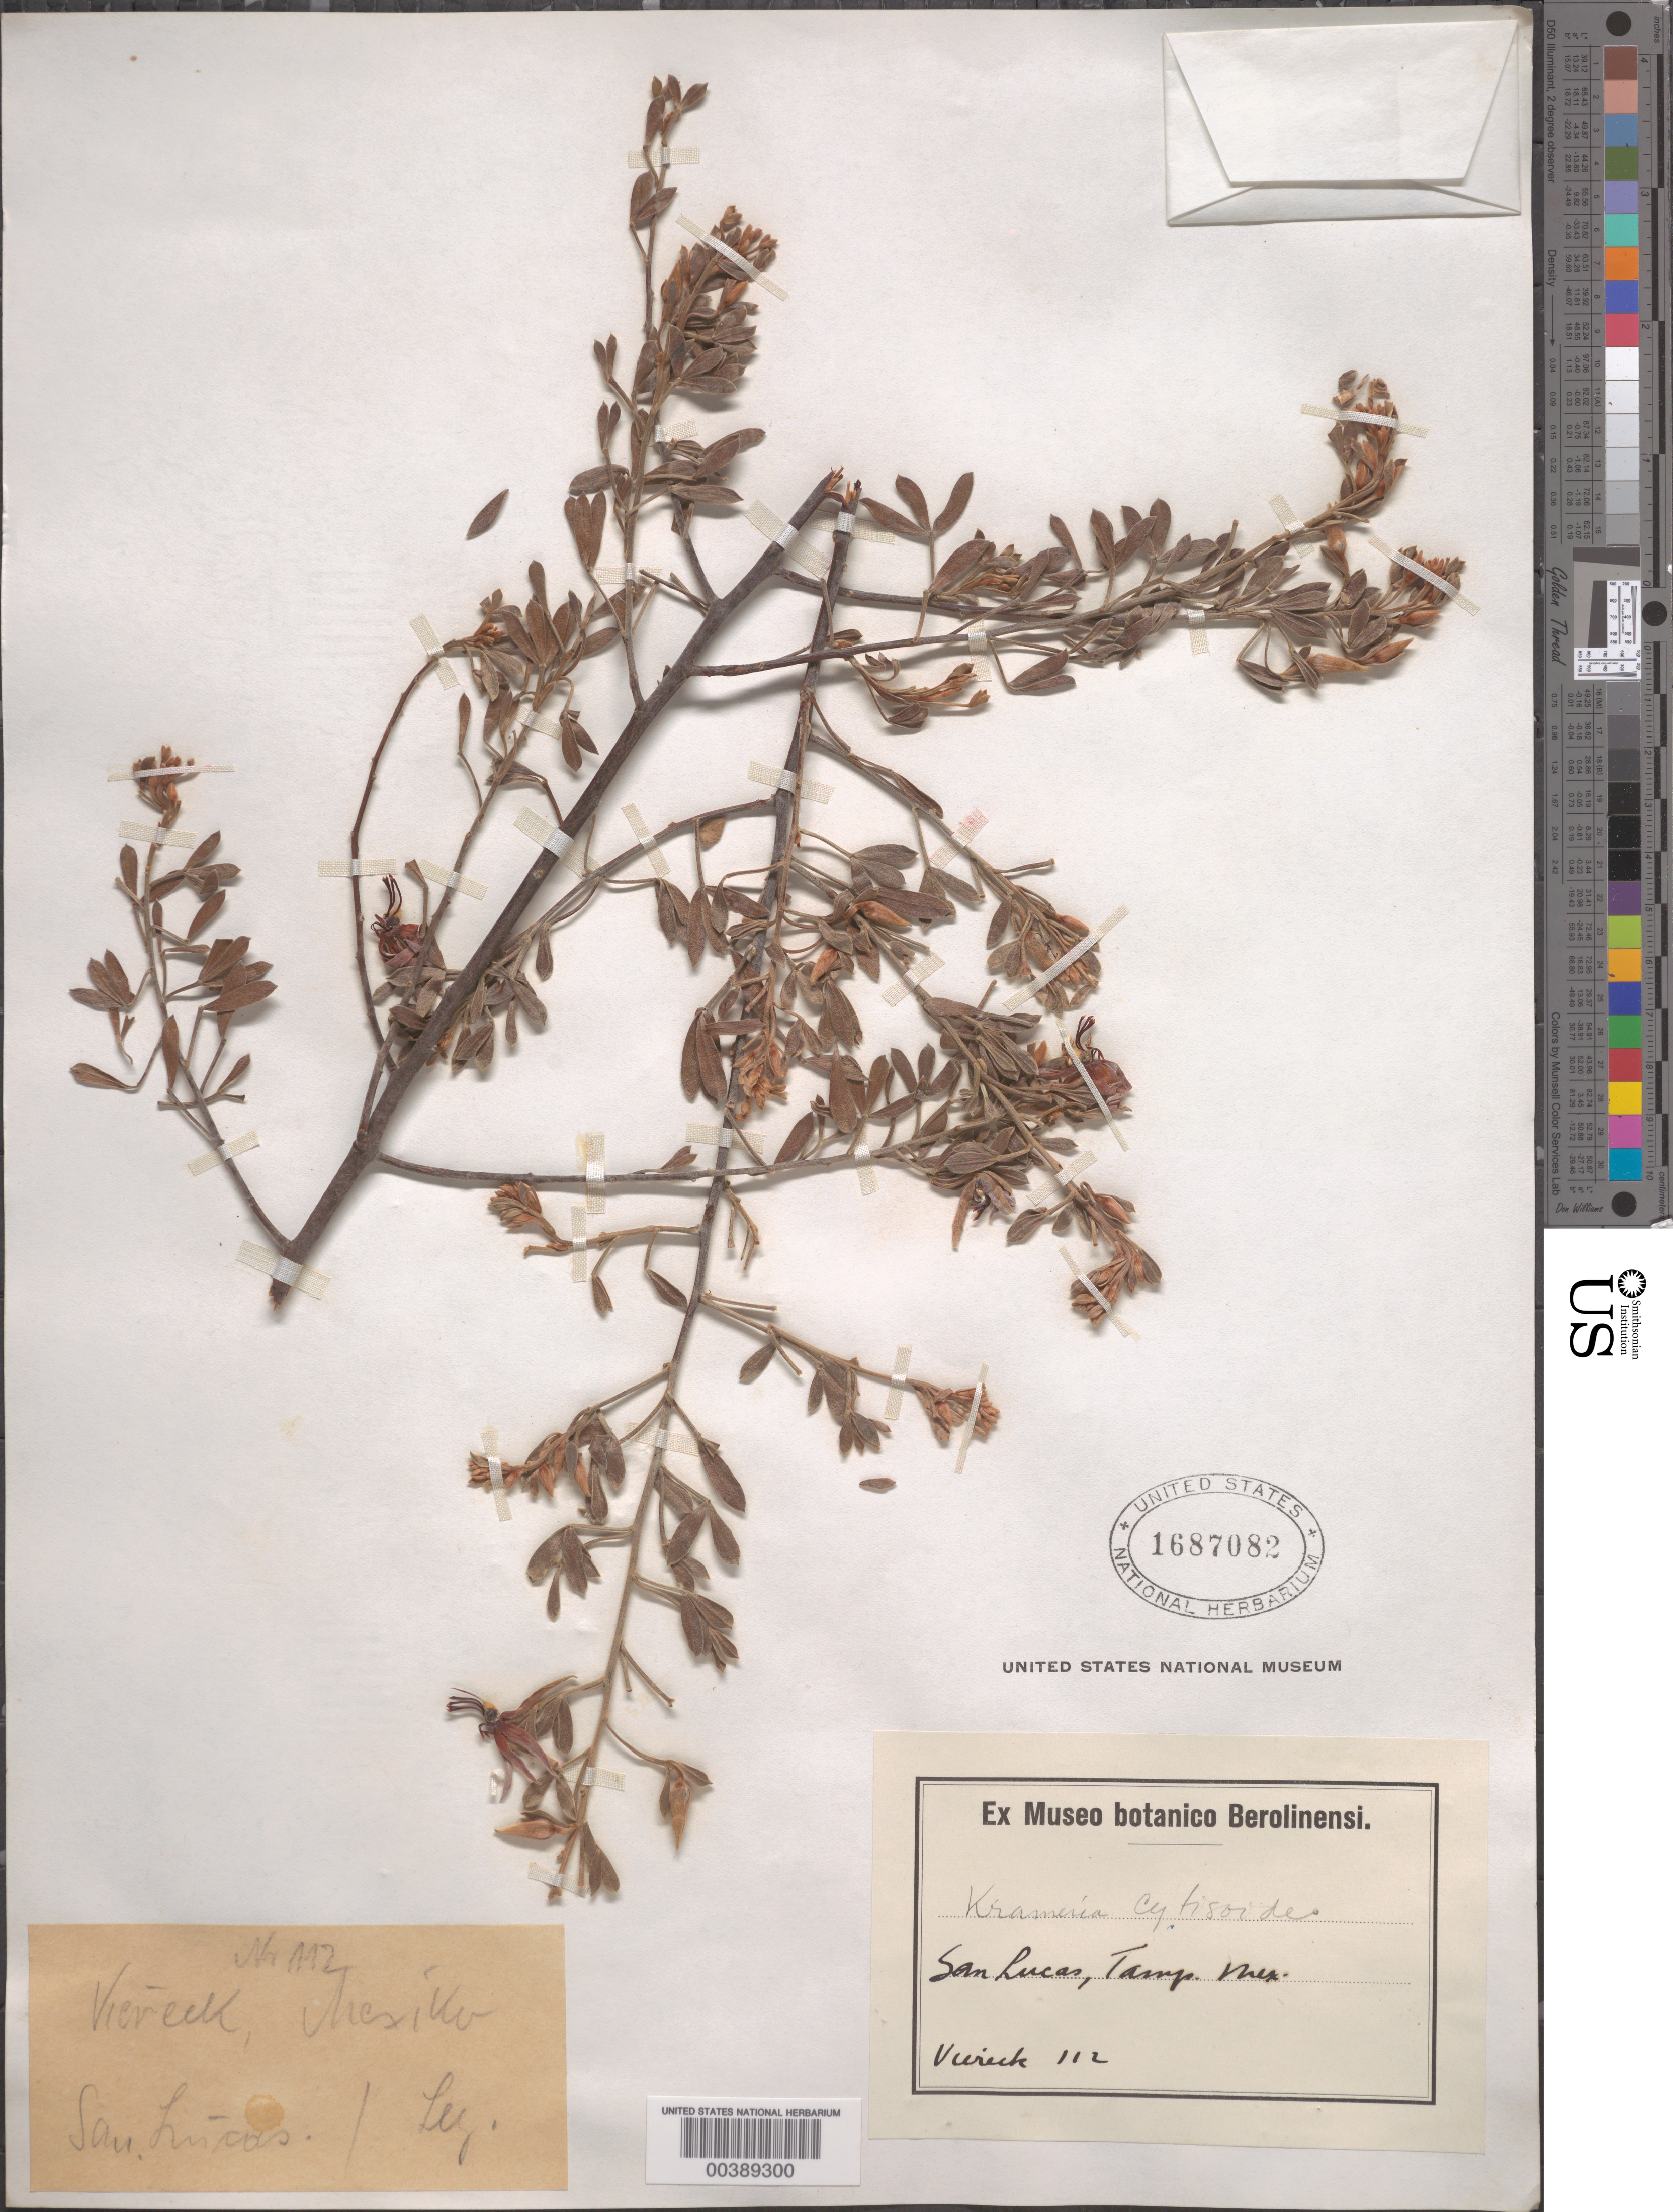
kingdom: Plantae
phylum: Tracheophyta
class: Magnoliopsida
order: Zygophyllales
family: Krameriaceae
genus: Krameria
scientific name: Krameria cytisoides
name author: Cav.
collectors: H. W. Viereck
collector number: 112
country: Mexico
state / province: Tamaulipas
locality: San lucas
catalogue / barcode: US 1687082